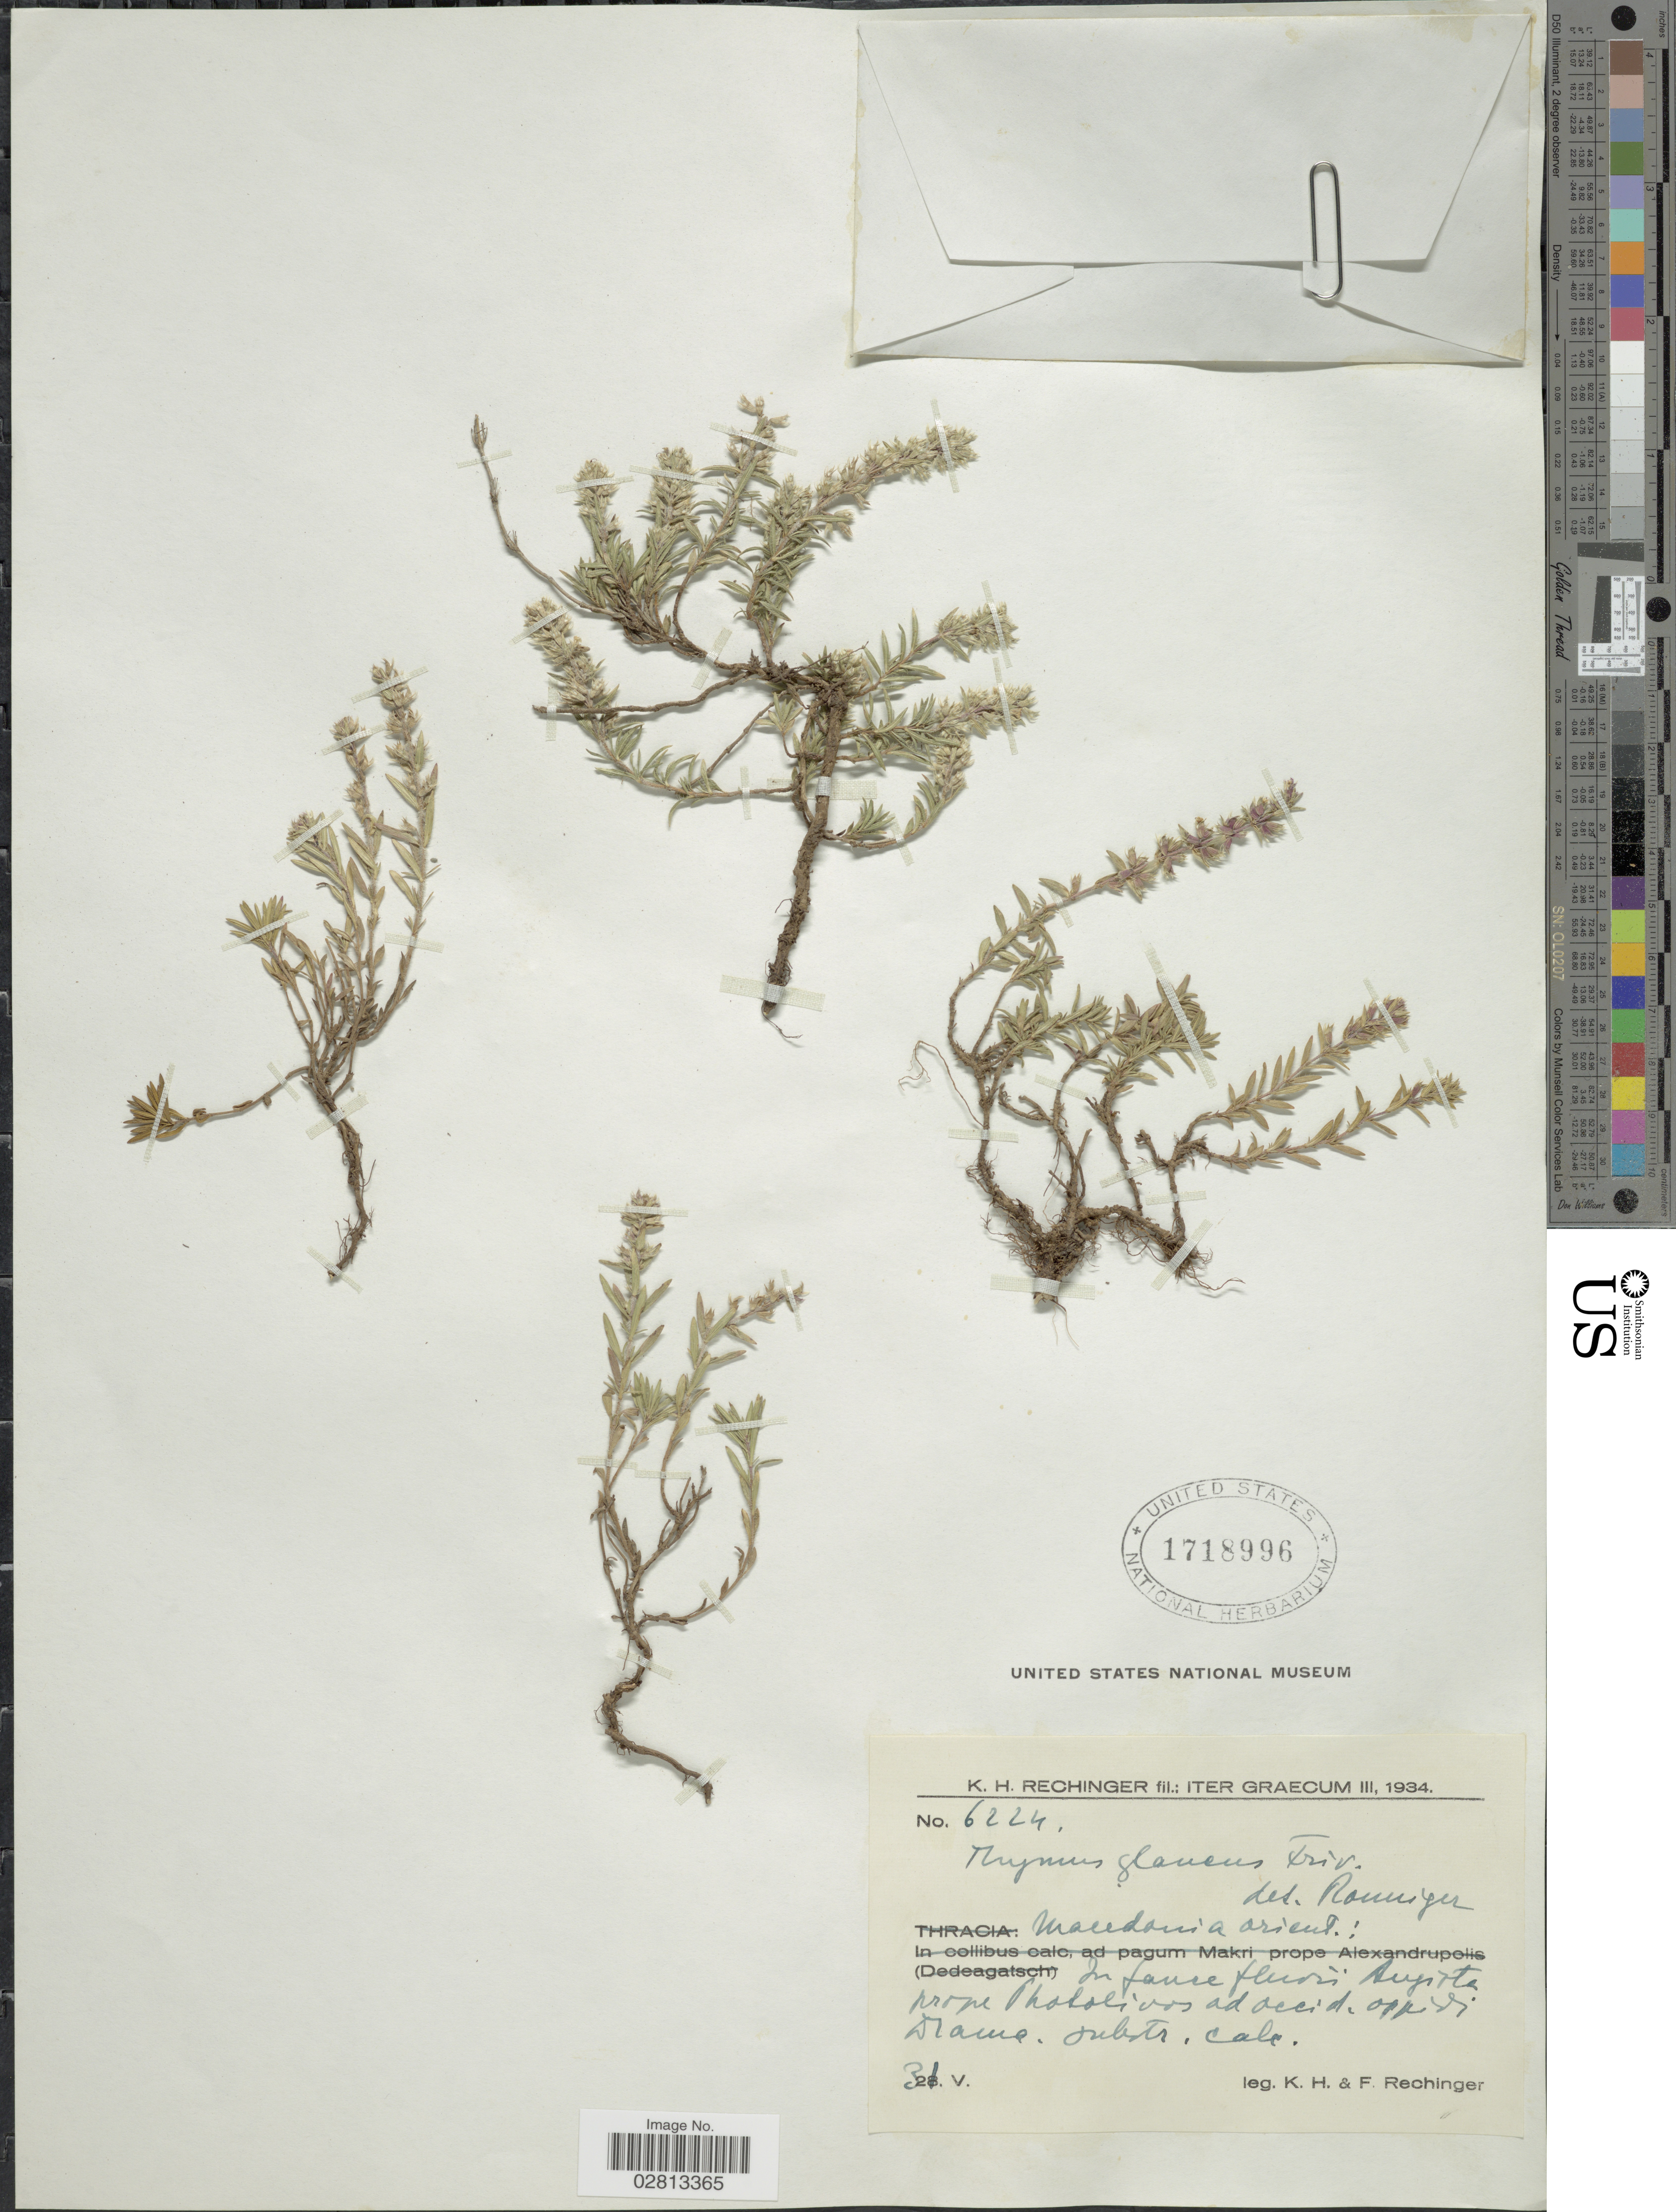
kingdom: Plantae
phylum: Tracheophyta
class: Magnoliopsida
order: Lamiales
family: Lamiaceae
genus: Thymus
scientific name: Thymus glaucus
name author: Friv. ex Boiss.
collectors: K. H. Rechinger & F. Rechinger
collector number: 6224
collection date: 1935-05-31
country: Greece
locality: Graecum. Macedonia orient.: In fauce fluvii Angista prope Photolivos ad occid. oppidi Drama.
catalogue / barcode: US 1718996